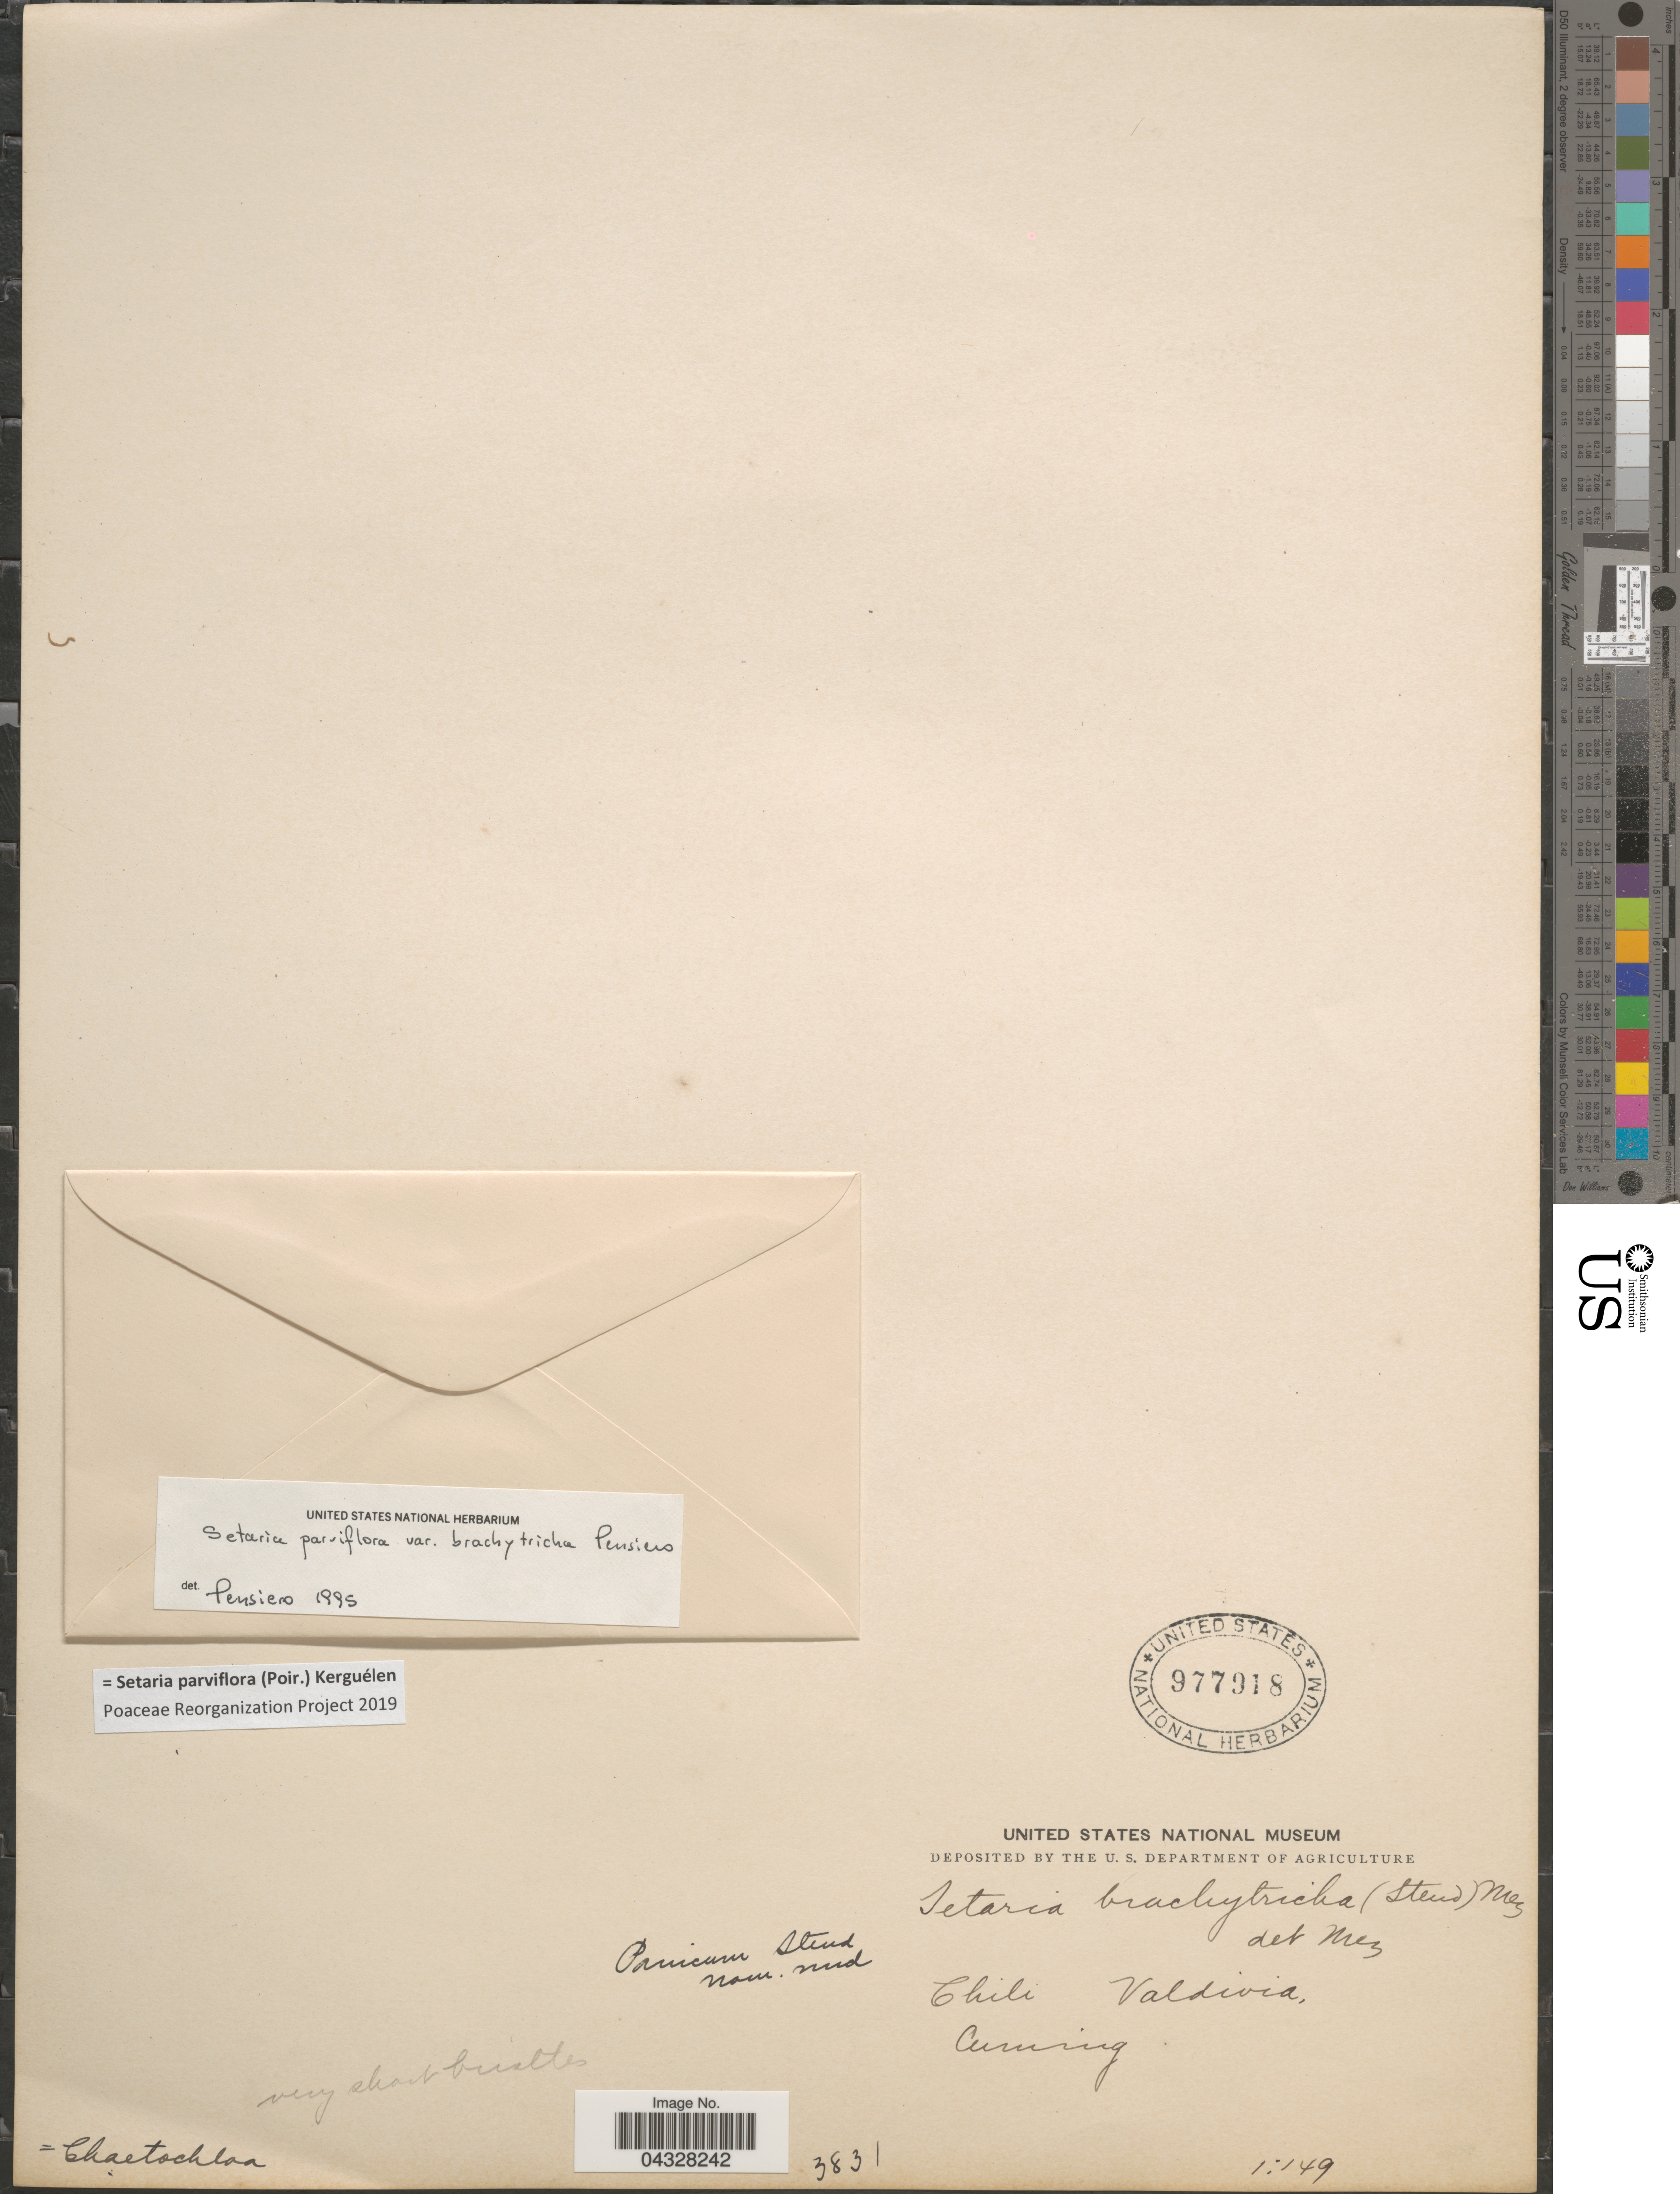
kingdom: Plantae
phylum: Tracheophyta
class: Liliopsida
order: Poales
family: Poaceae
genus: Setaria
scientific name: Setaria parviflora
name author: (Poir.) Kerguélen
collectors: -. Cuming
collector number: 3831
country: Chile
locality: Valdivia.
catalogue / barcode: US 977918